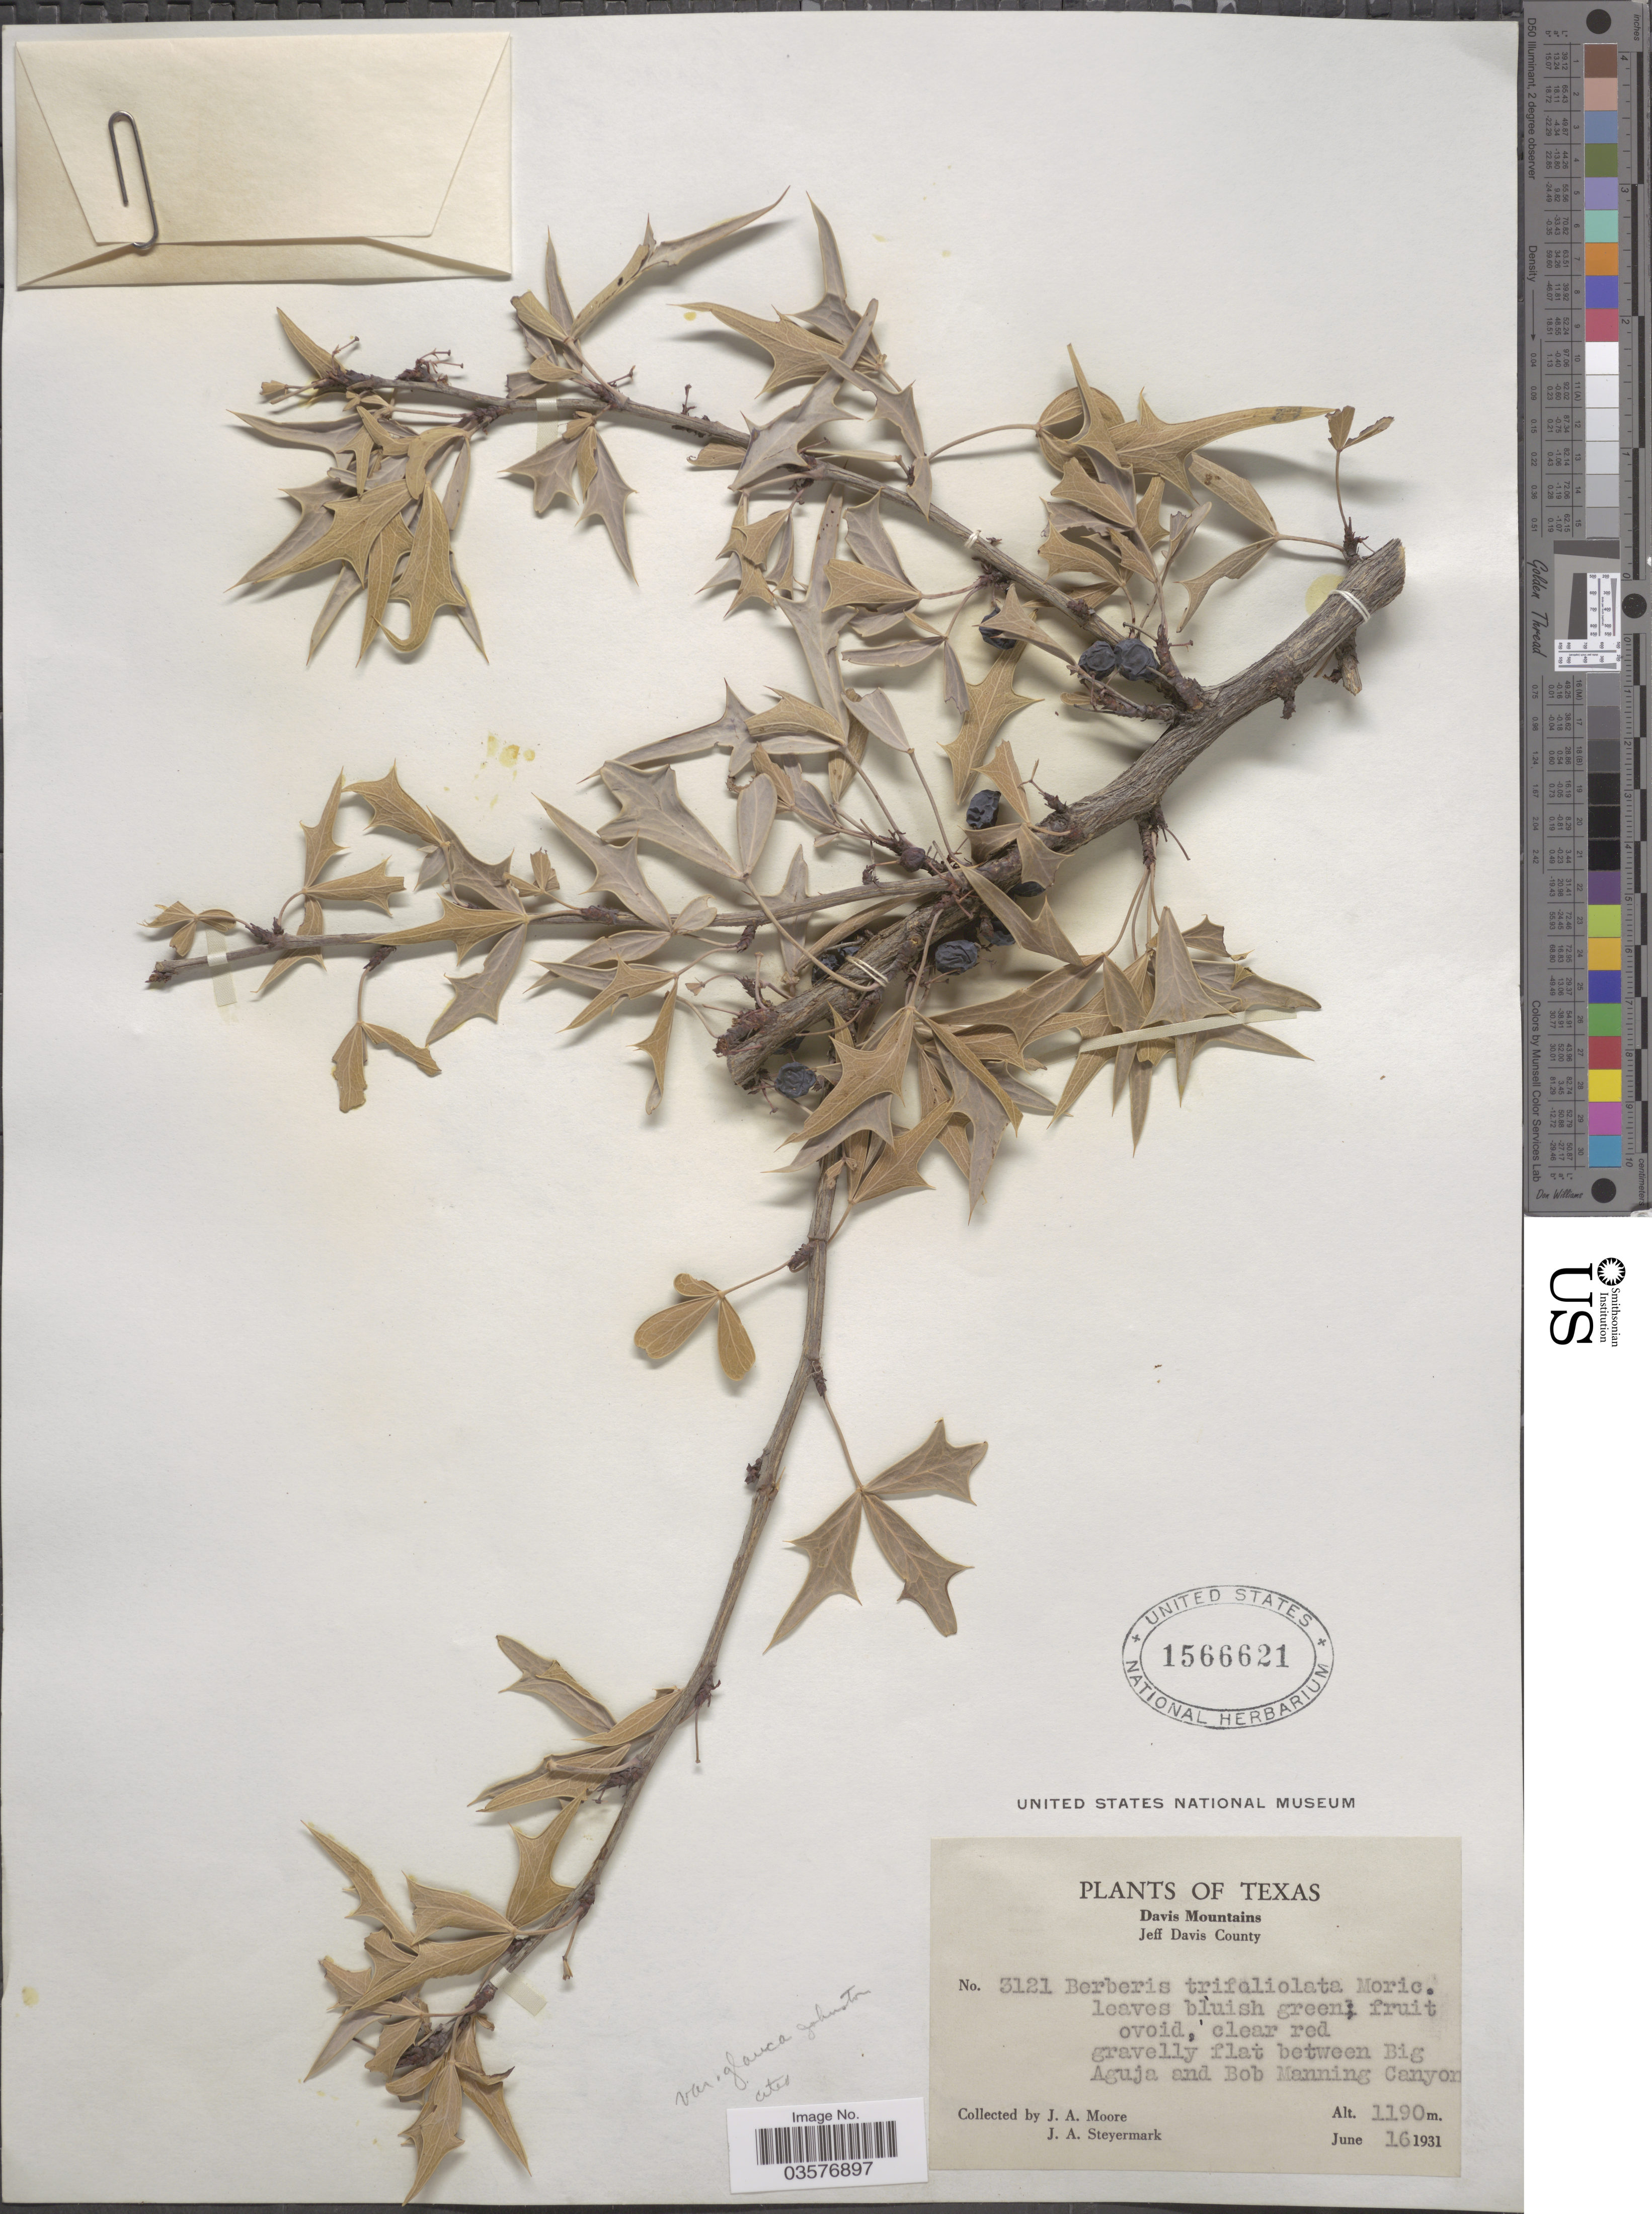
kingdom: Plantae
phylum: Tracheophyta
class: Magnoliopsida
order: Ranunculales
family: Berberidaceae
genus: Mahonia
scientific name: Mahonia trifoliolata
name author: (Monic.) Fedde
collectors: J. A. Moore & J. Steyermark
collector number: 3121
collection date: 1931-06-16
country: United States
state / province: Texas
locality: Davis Mountains. Jeff Davis County. Gravelly flat between Big Aguja and Bob Manning Canyon.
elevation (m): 1190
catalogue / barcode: US 1566621